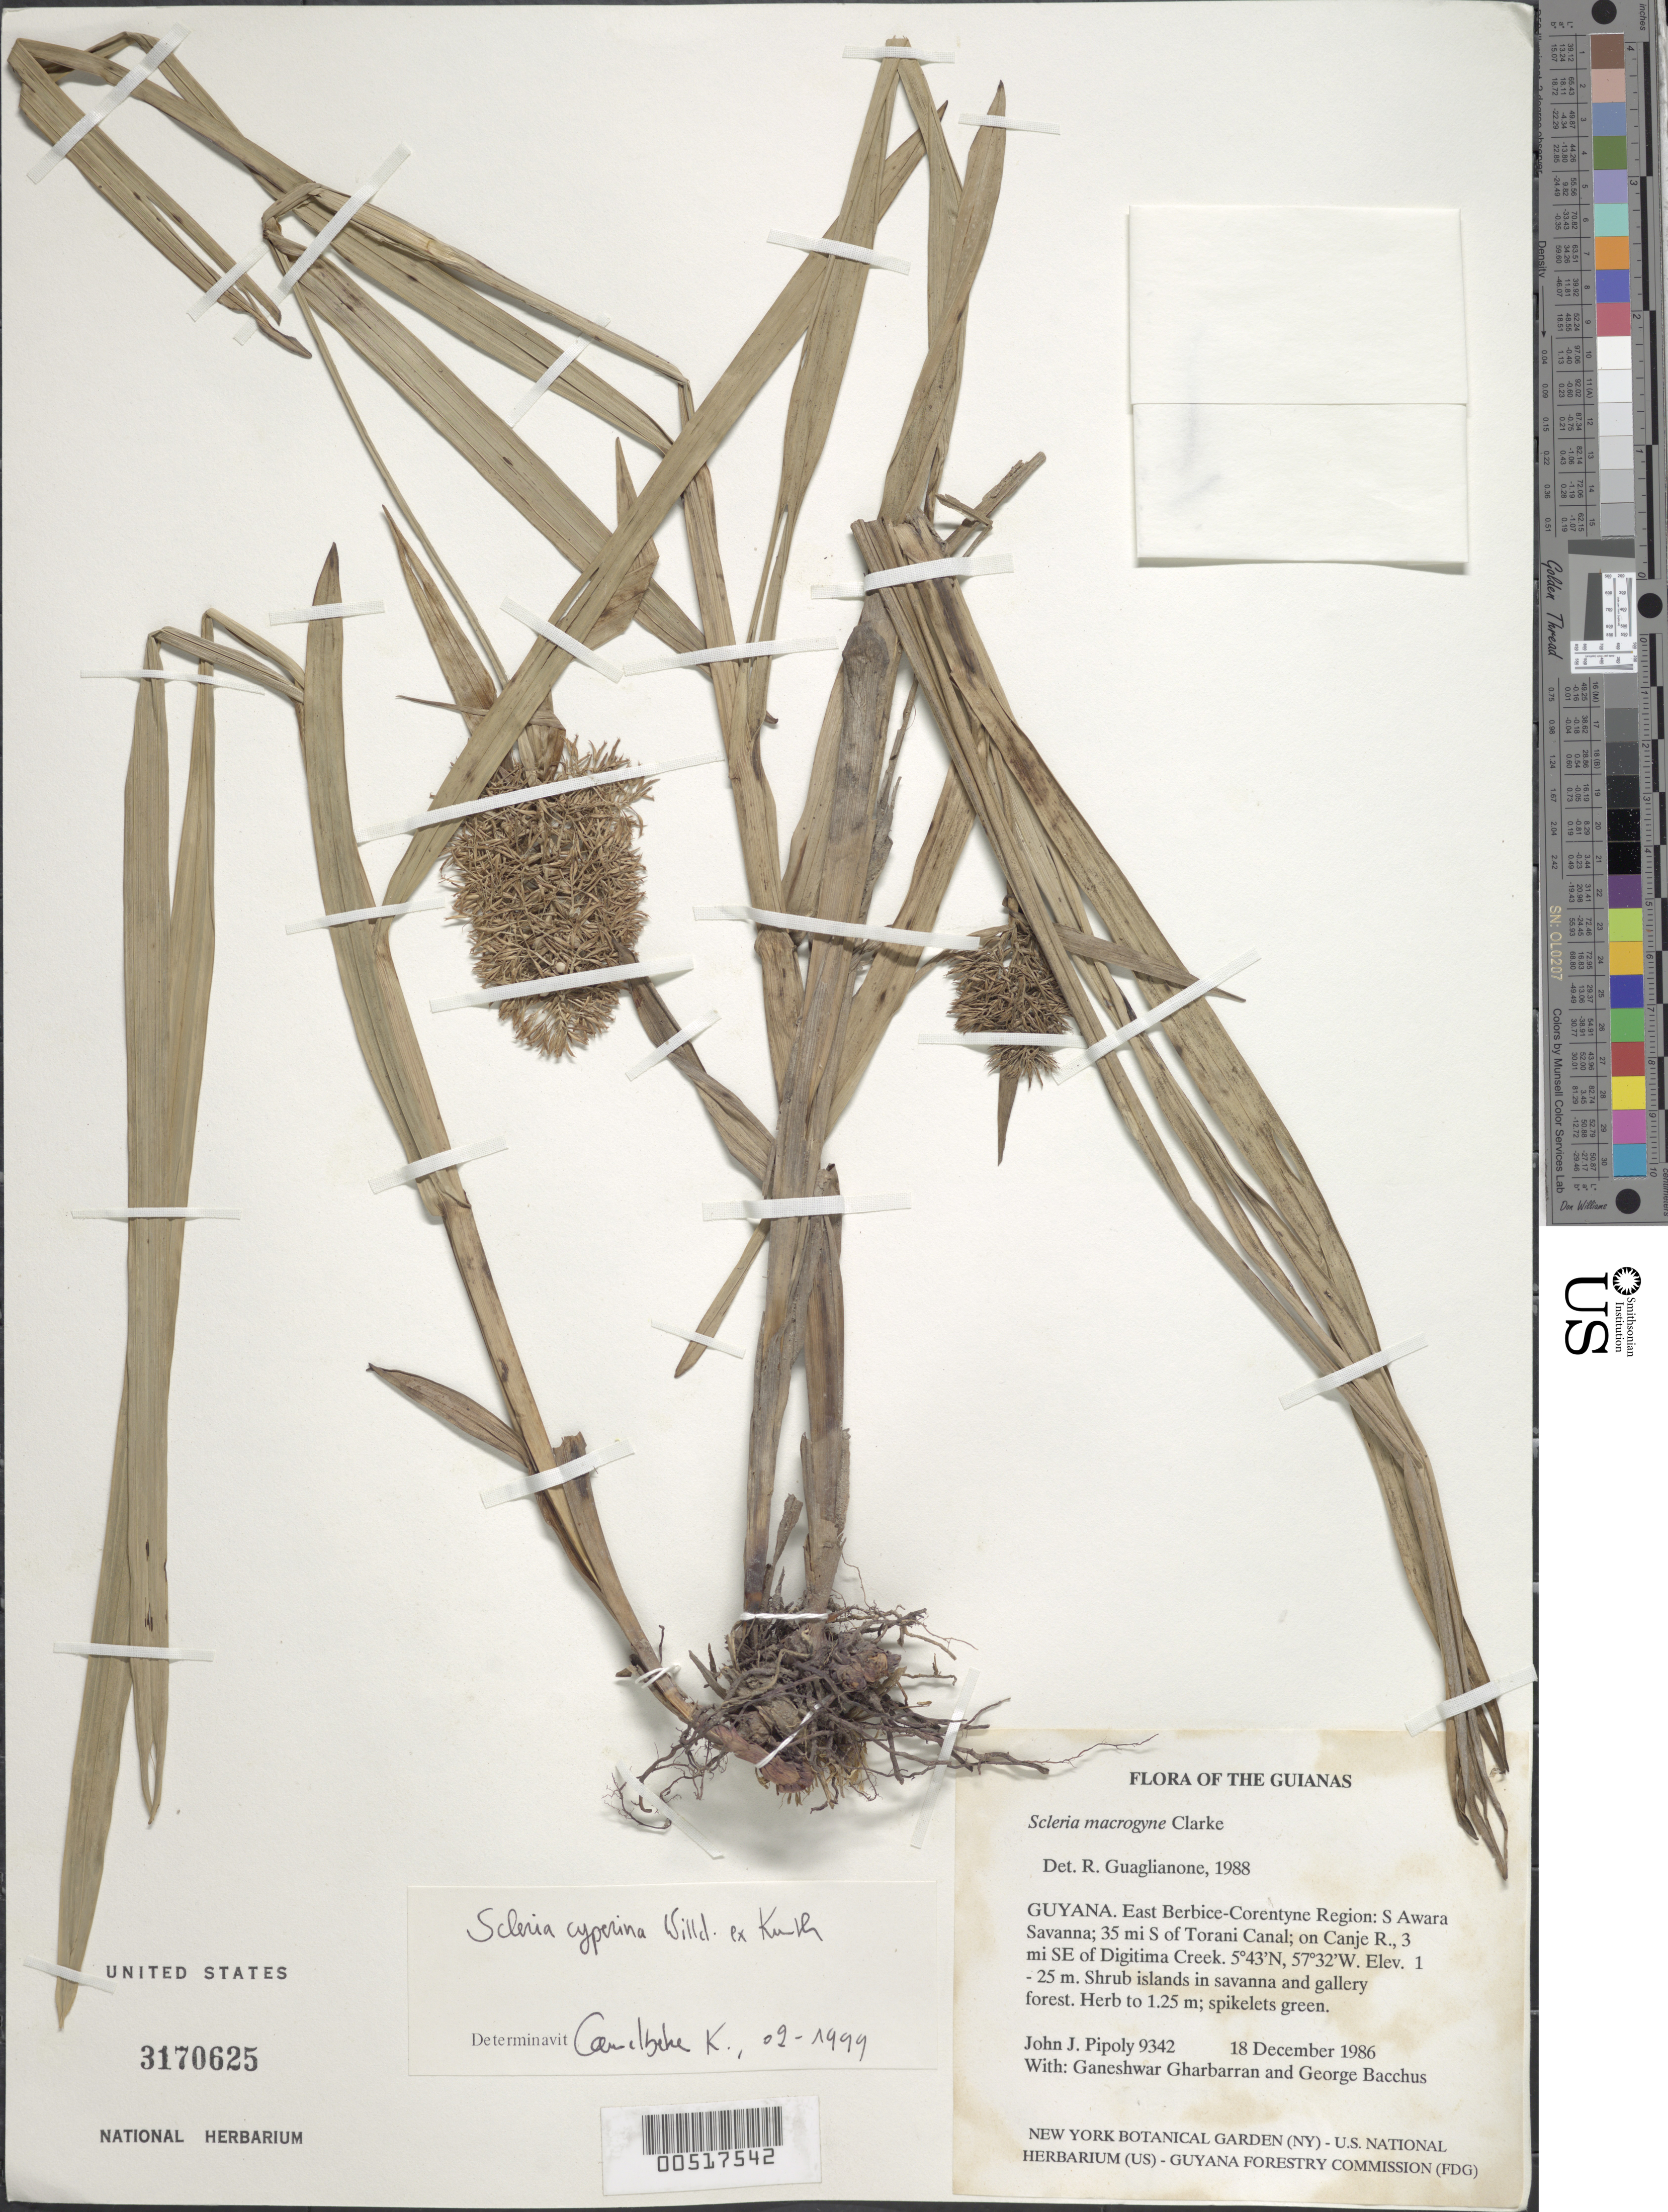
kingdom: Plantae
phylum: Tracheophyta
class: Liliopsida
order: Poales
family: Cyperaceae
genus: Scleria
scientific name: Scleria cyperina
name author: Willd. ex Kunth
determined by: Camelbeke, K.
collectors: J. J. Pipoly, G. Gharbarran & G. Bacchus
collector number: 9342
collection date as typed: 18 December 1986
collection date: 1986-12-18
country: Guyana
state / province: E. Berbice-Corentyne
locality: S Awara Savanna; ±35 mi S of Torani Canal; on Canje R., 3 mi SE of Digitima Creek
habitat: Shrub islands in savanna and gallery forest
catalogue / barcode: US 3170625